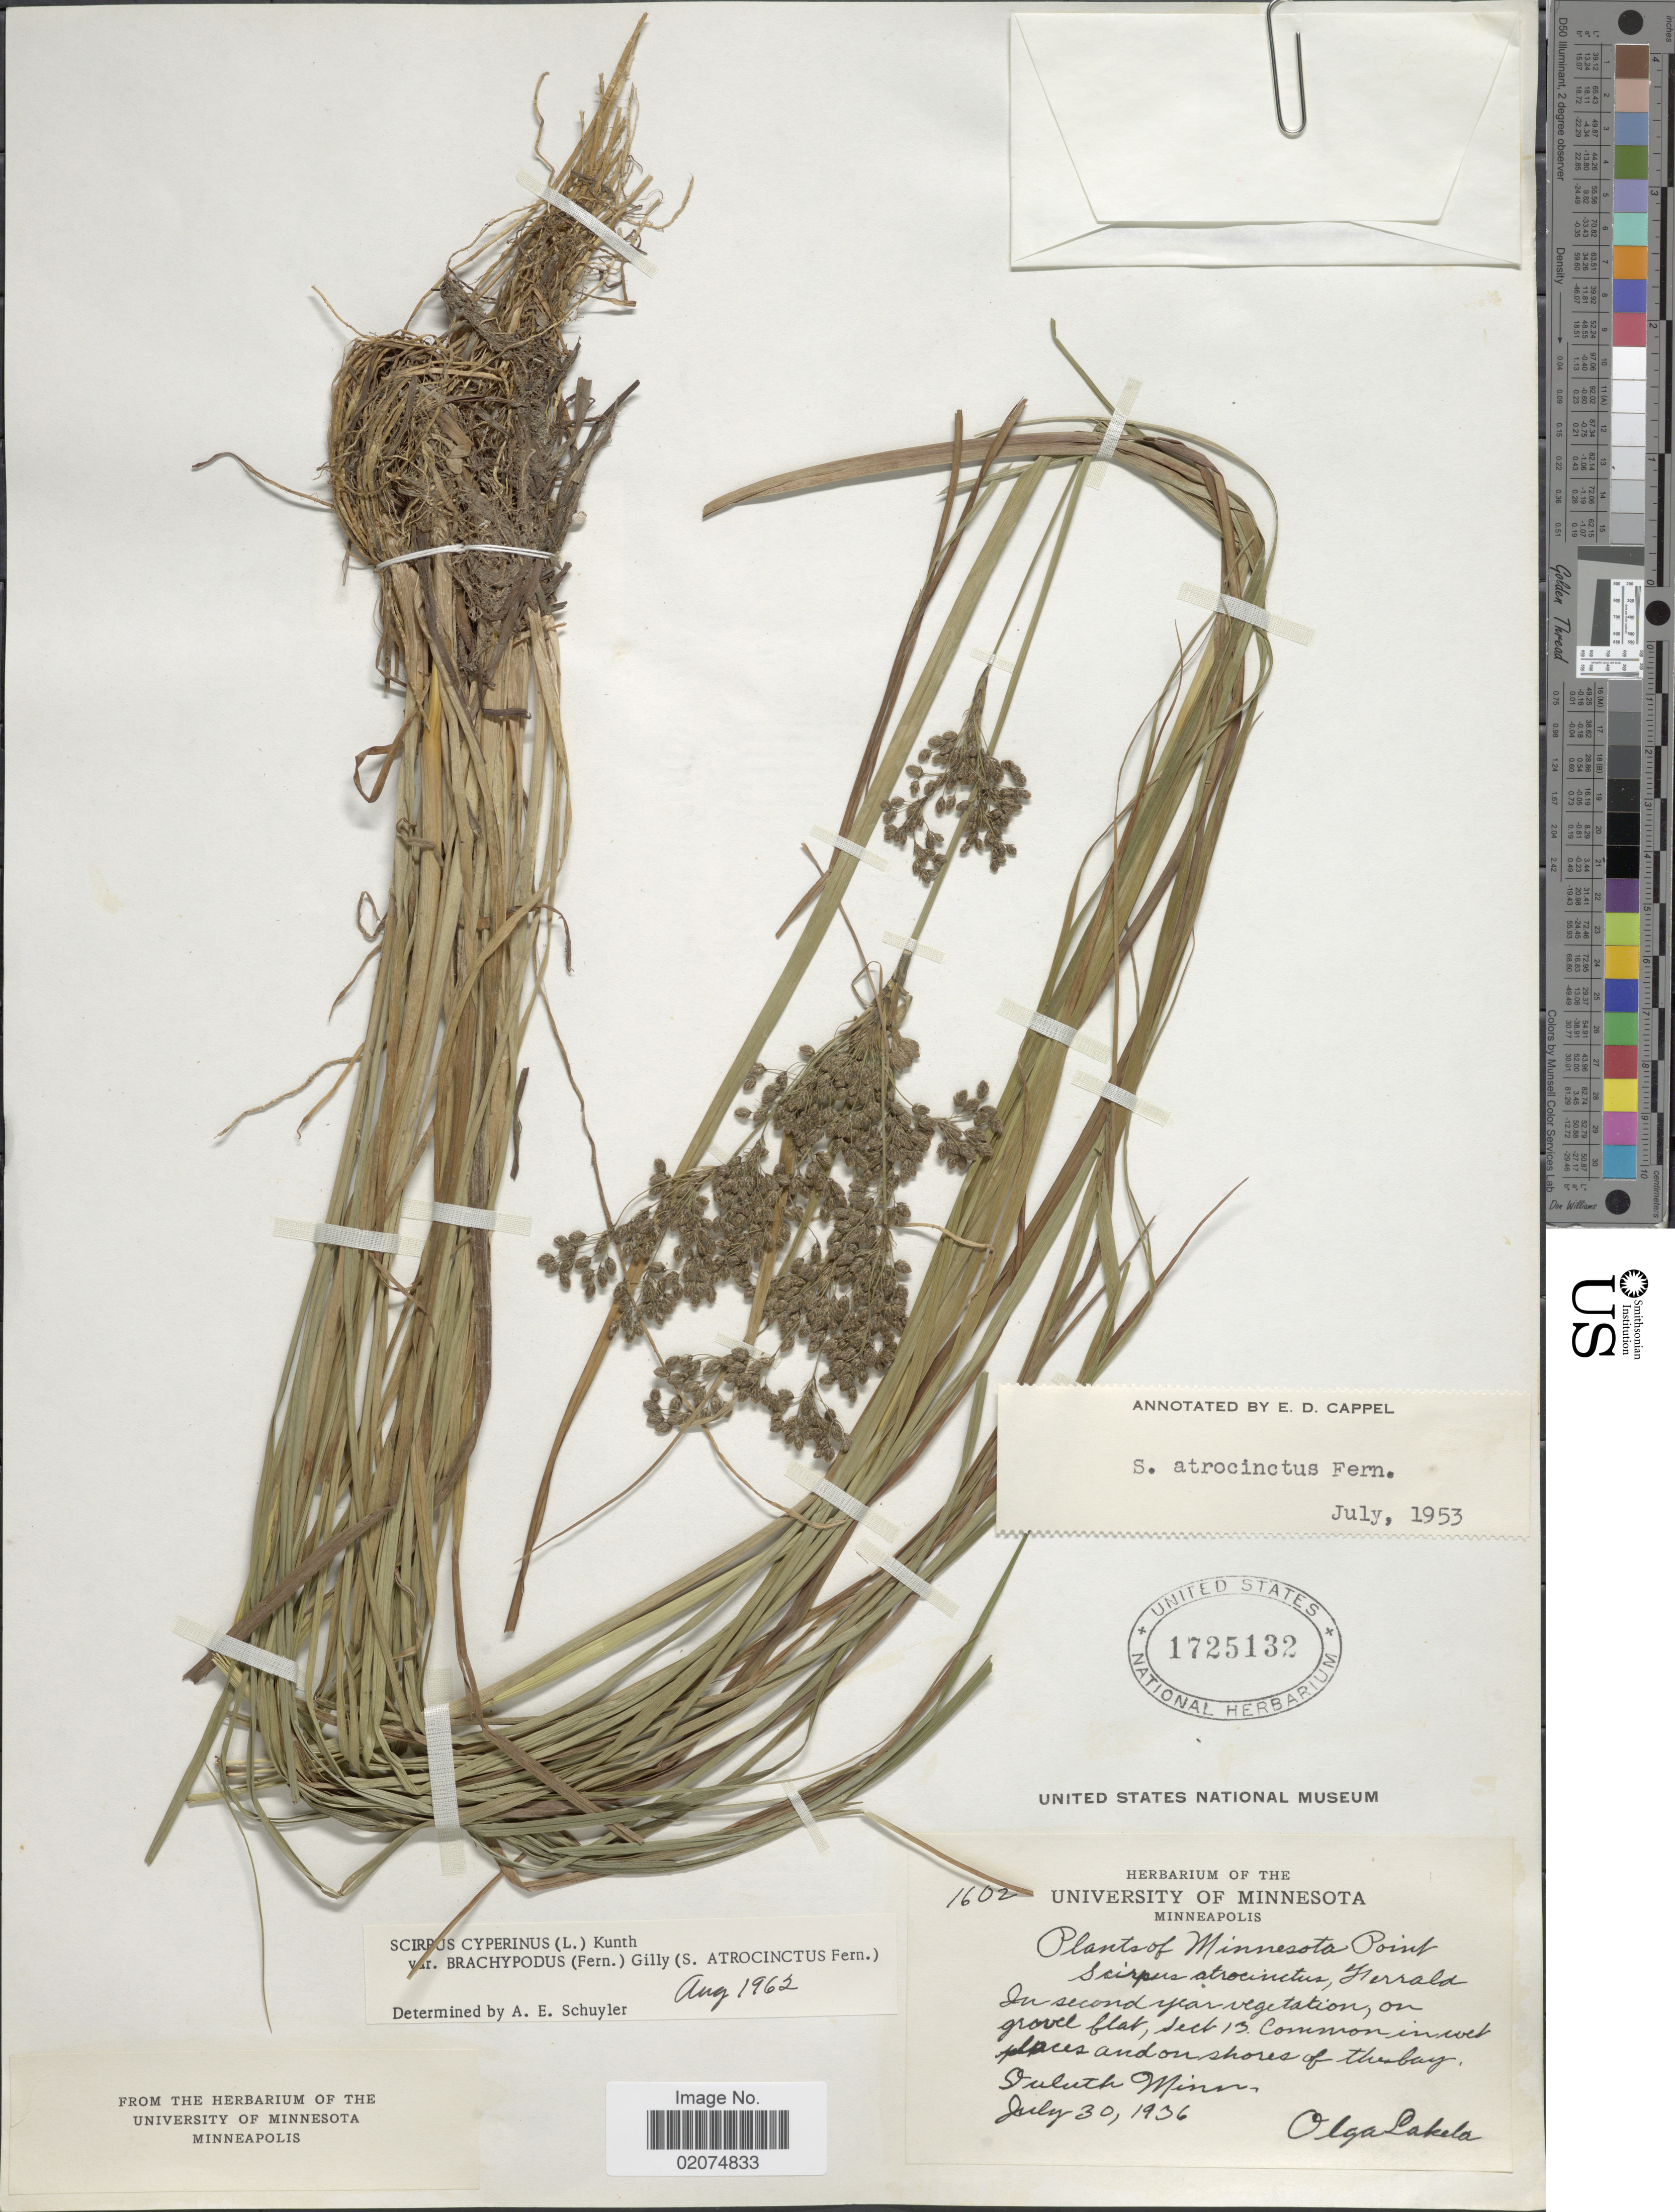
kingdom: Plantae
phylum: Tracheophyta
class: Liliopsida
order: Poales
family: Cyperaceae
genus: Scirpus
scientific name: Scirpus atrocinctus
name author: Fernald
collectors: O. K. Lakela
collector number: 1602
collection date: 1936-07-30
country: United States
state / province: Minnesota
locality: Minnesota Point, Duluth Minn.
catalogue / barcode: US 1725132